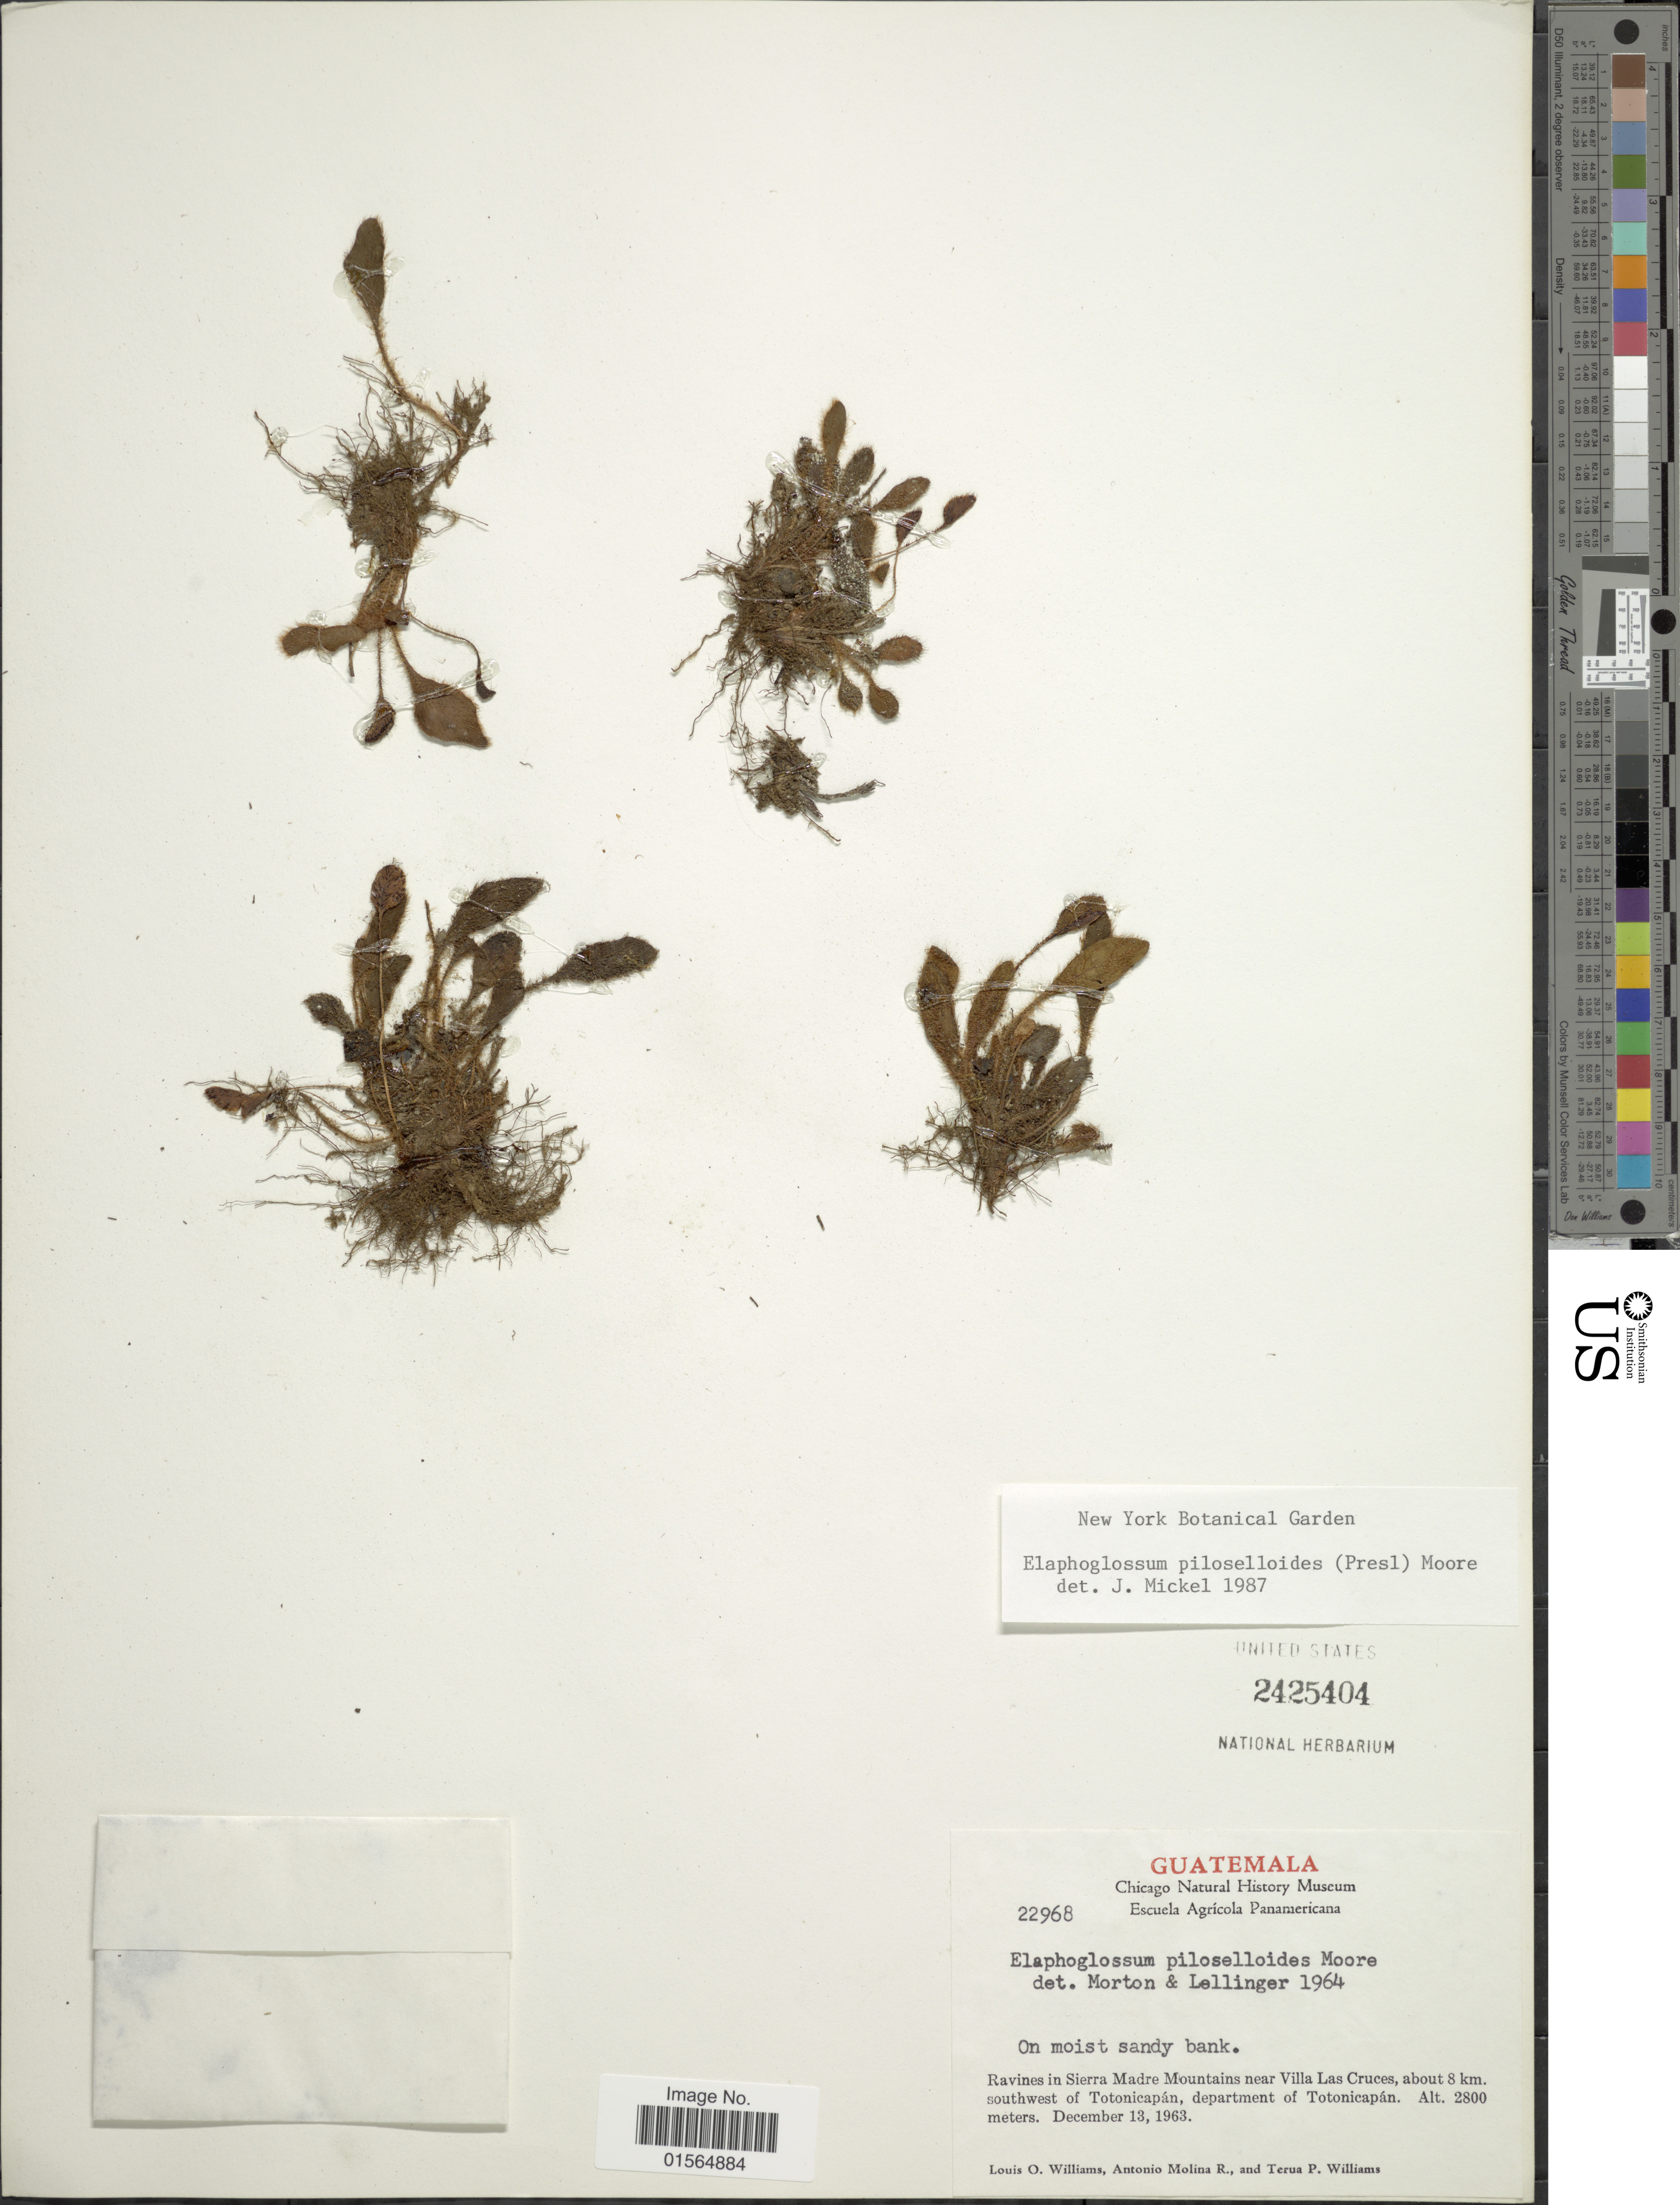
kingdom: Plantae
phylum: Tracheophyta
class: Polypodiopsida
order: Polypodiales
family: Dryopteridaceae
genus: Elaphoglossum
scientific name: Elaphoglossum piloselloides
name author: (C. Presl) T. Moore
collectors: L. O. Williams, A. Molina R. & T. P. Williams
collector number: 22968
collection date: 1963-12-13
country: Guatemala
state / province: Totonicapan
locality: Ravines in Sierra Madre Mountains near Villa Las Cruces, about 8 km. southwest of Totonicapan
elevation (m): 2800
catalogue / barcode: US 2425404